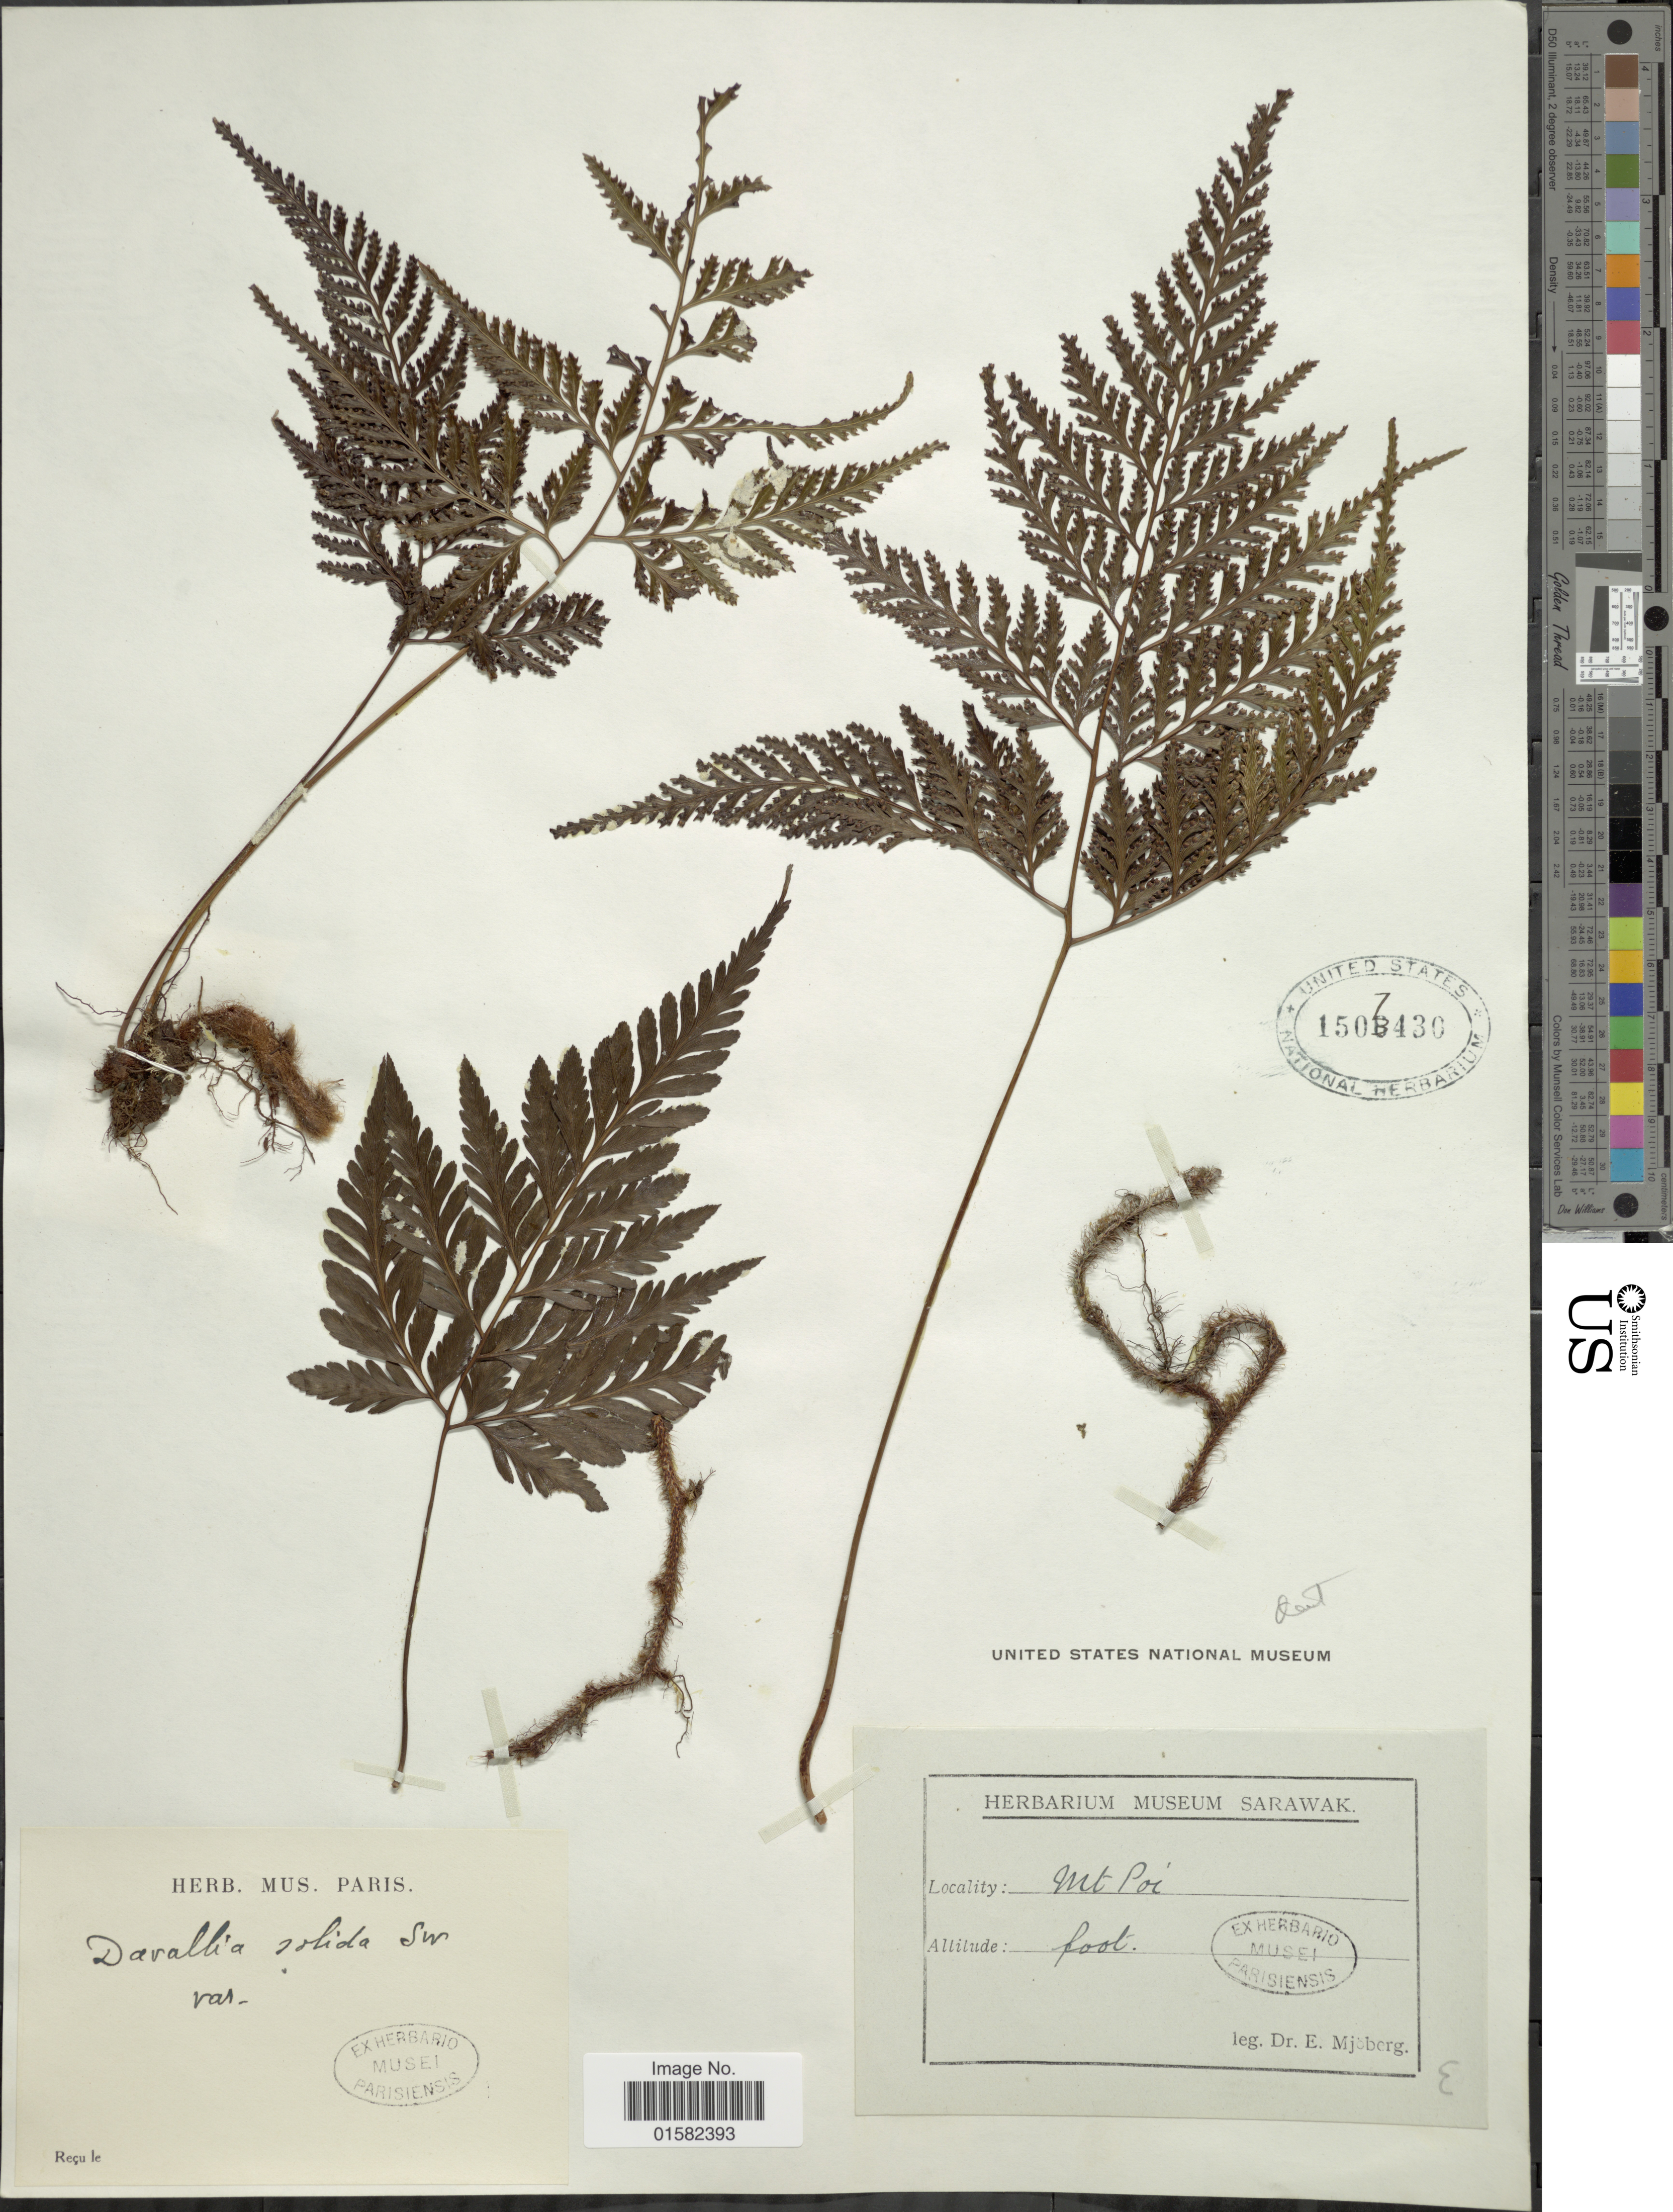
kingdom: Plantae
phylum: Tracheophyta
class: Polypodiopsida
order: Polypodiales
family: Davalliaceae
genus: Wibelia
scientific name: Wibelia denticulata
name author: (Burm. f.) M. Kato & Tsutsumi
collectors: E. Mjoberg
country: Malaysia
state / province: Sarawak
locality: Mt Poi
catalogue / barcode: US 1507430